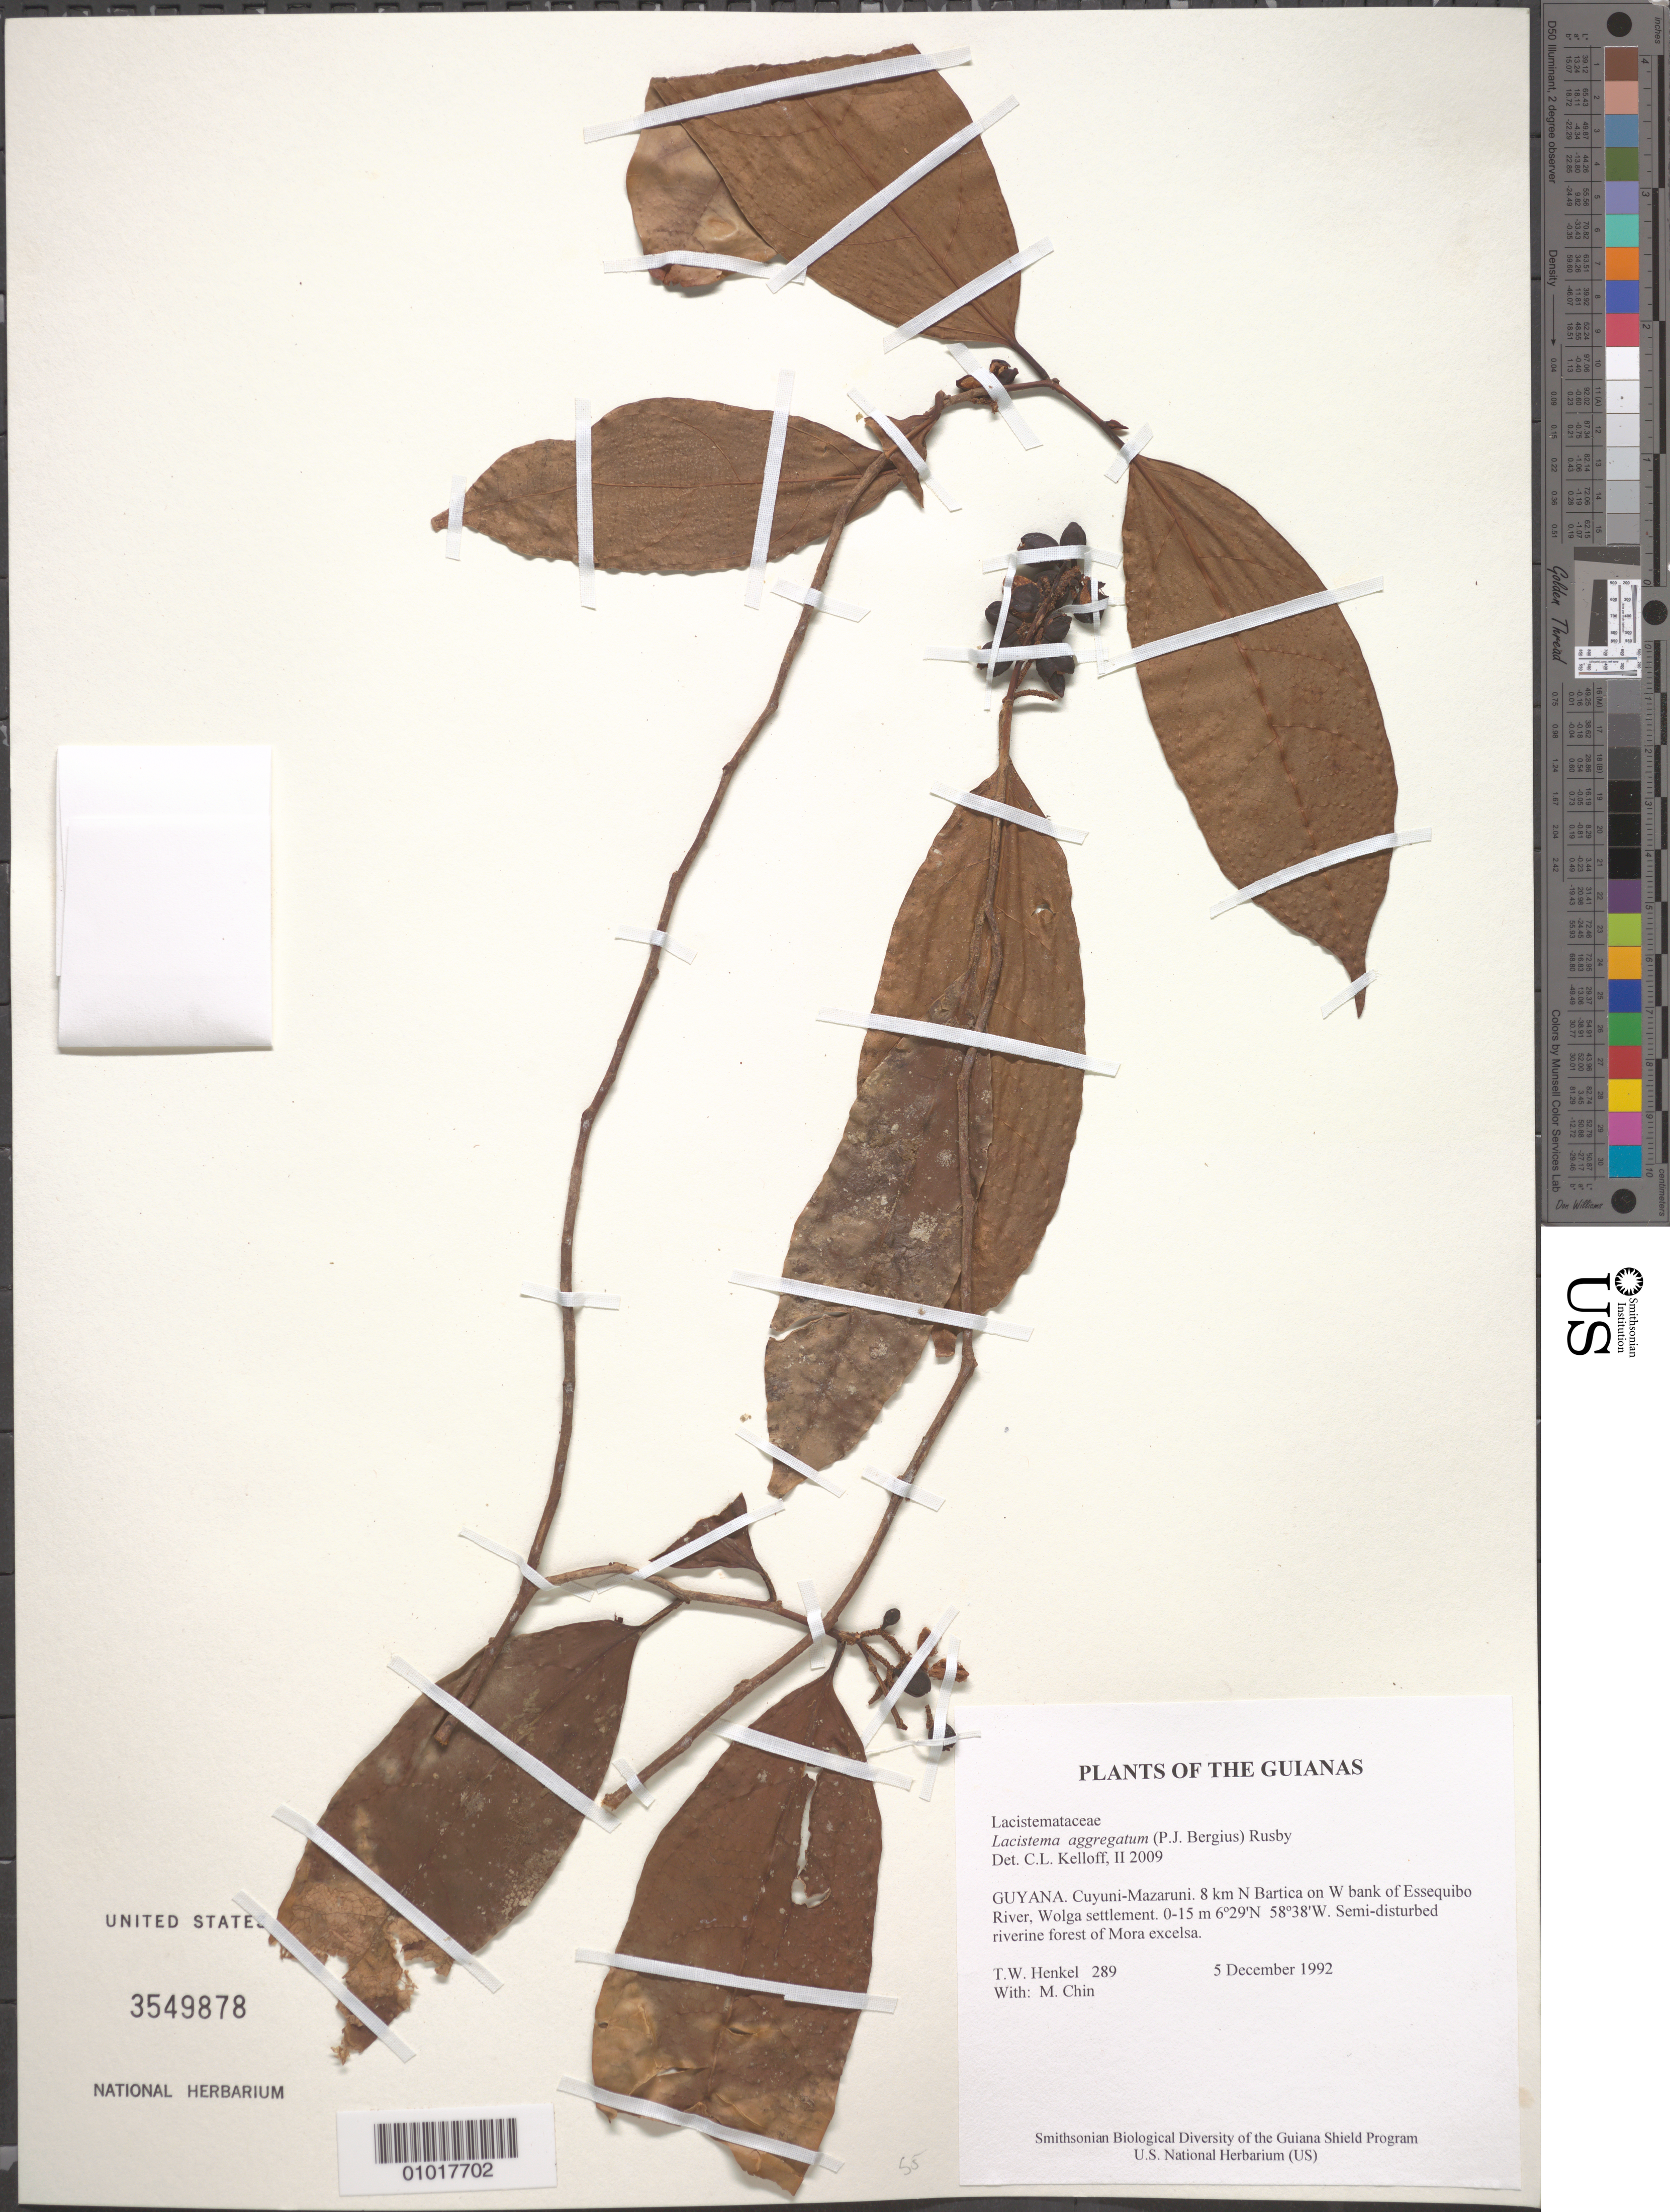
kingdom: Plantae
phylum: Tracheophyta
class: Magnoliopsida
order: Malpighiales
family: Lacistemataceae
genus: Lacistema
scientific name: Lacistema aggregatum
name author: (P.J. Bergius) Rusby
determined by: Kelloff, Carol L., (US), Smithsonian Institution - National Museum of Natural History (UNITED STATES)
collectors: T. Henkel & M. Chin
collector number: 289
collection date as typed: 5 December 1992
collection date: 1992-12-05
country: Guyana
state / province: Cuyuni-Mazaruni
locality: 8 km N Bartica on W bank of Essequibo River, Wolga settlement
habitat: Semi-disturbed riverine forest of Mora excelsa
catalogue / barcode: US 3549878